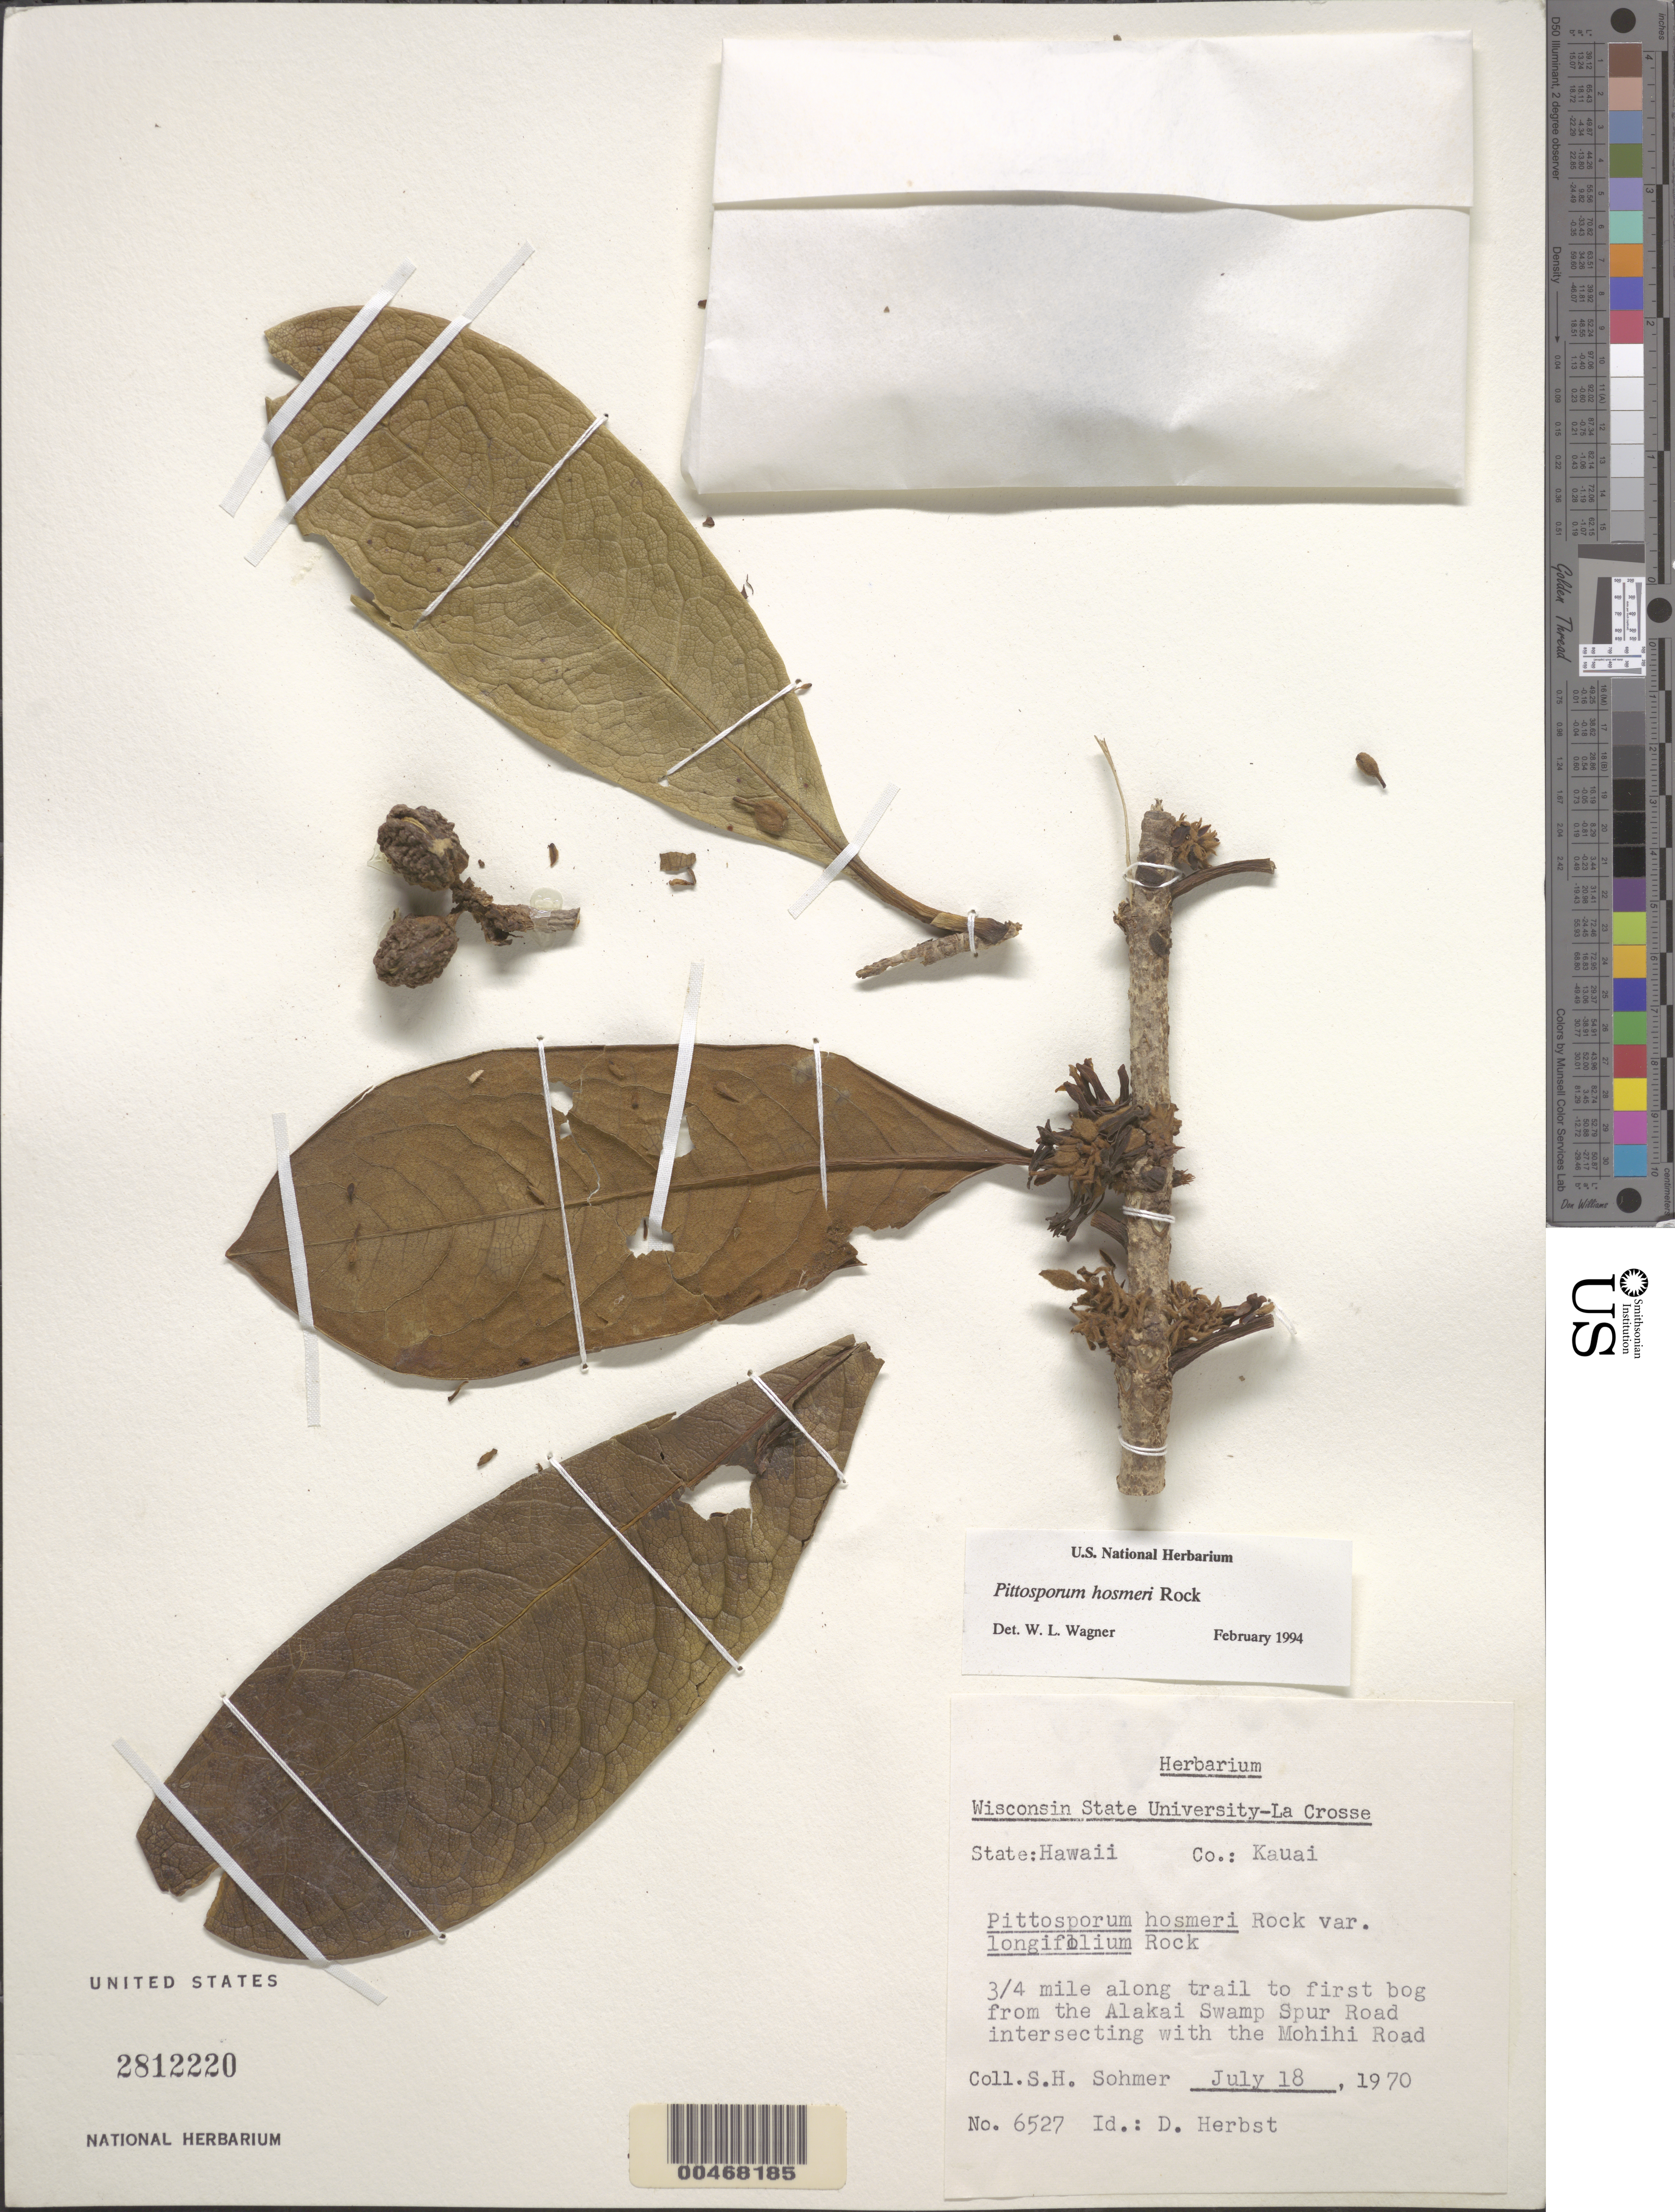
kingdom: Plantae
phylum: Tracheophyta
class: Magnoliopsida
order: Apiales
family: Pittosporaceae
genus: Pittosporum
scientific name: Pittosporum hosmeri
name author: Rock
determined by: Wagner, W. L., (BOT), Smithsonian Institution - National Museum of Natural History (UNITED STATES)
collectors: S. H. Sohmer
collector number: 6527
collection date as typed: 18 Jul 1970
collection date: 1970-07-18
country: United States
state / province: Hawaii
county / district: Kauai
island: Kaua'i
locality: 0.75 mile along trail to first bog from the Alakai Swamp Spur Road interescting with the Mohihi Road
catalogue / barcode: US 2812220